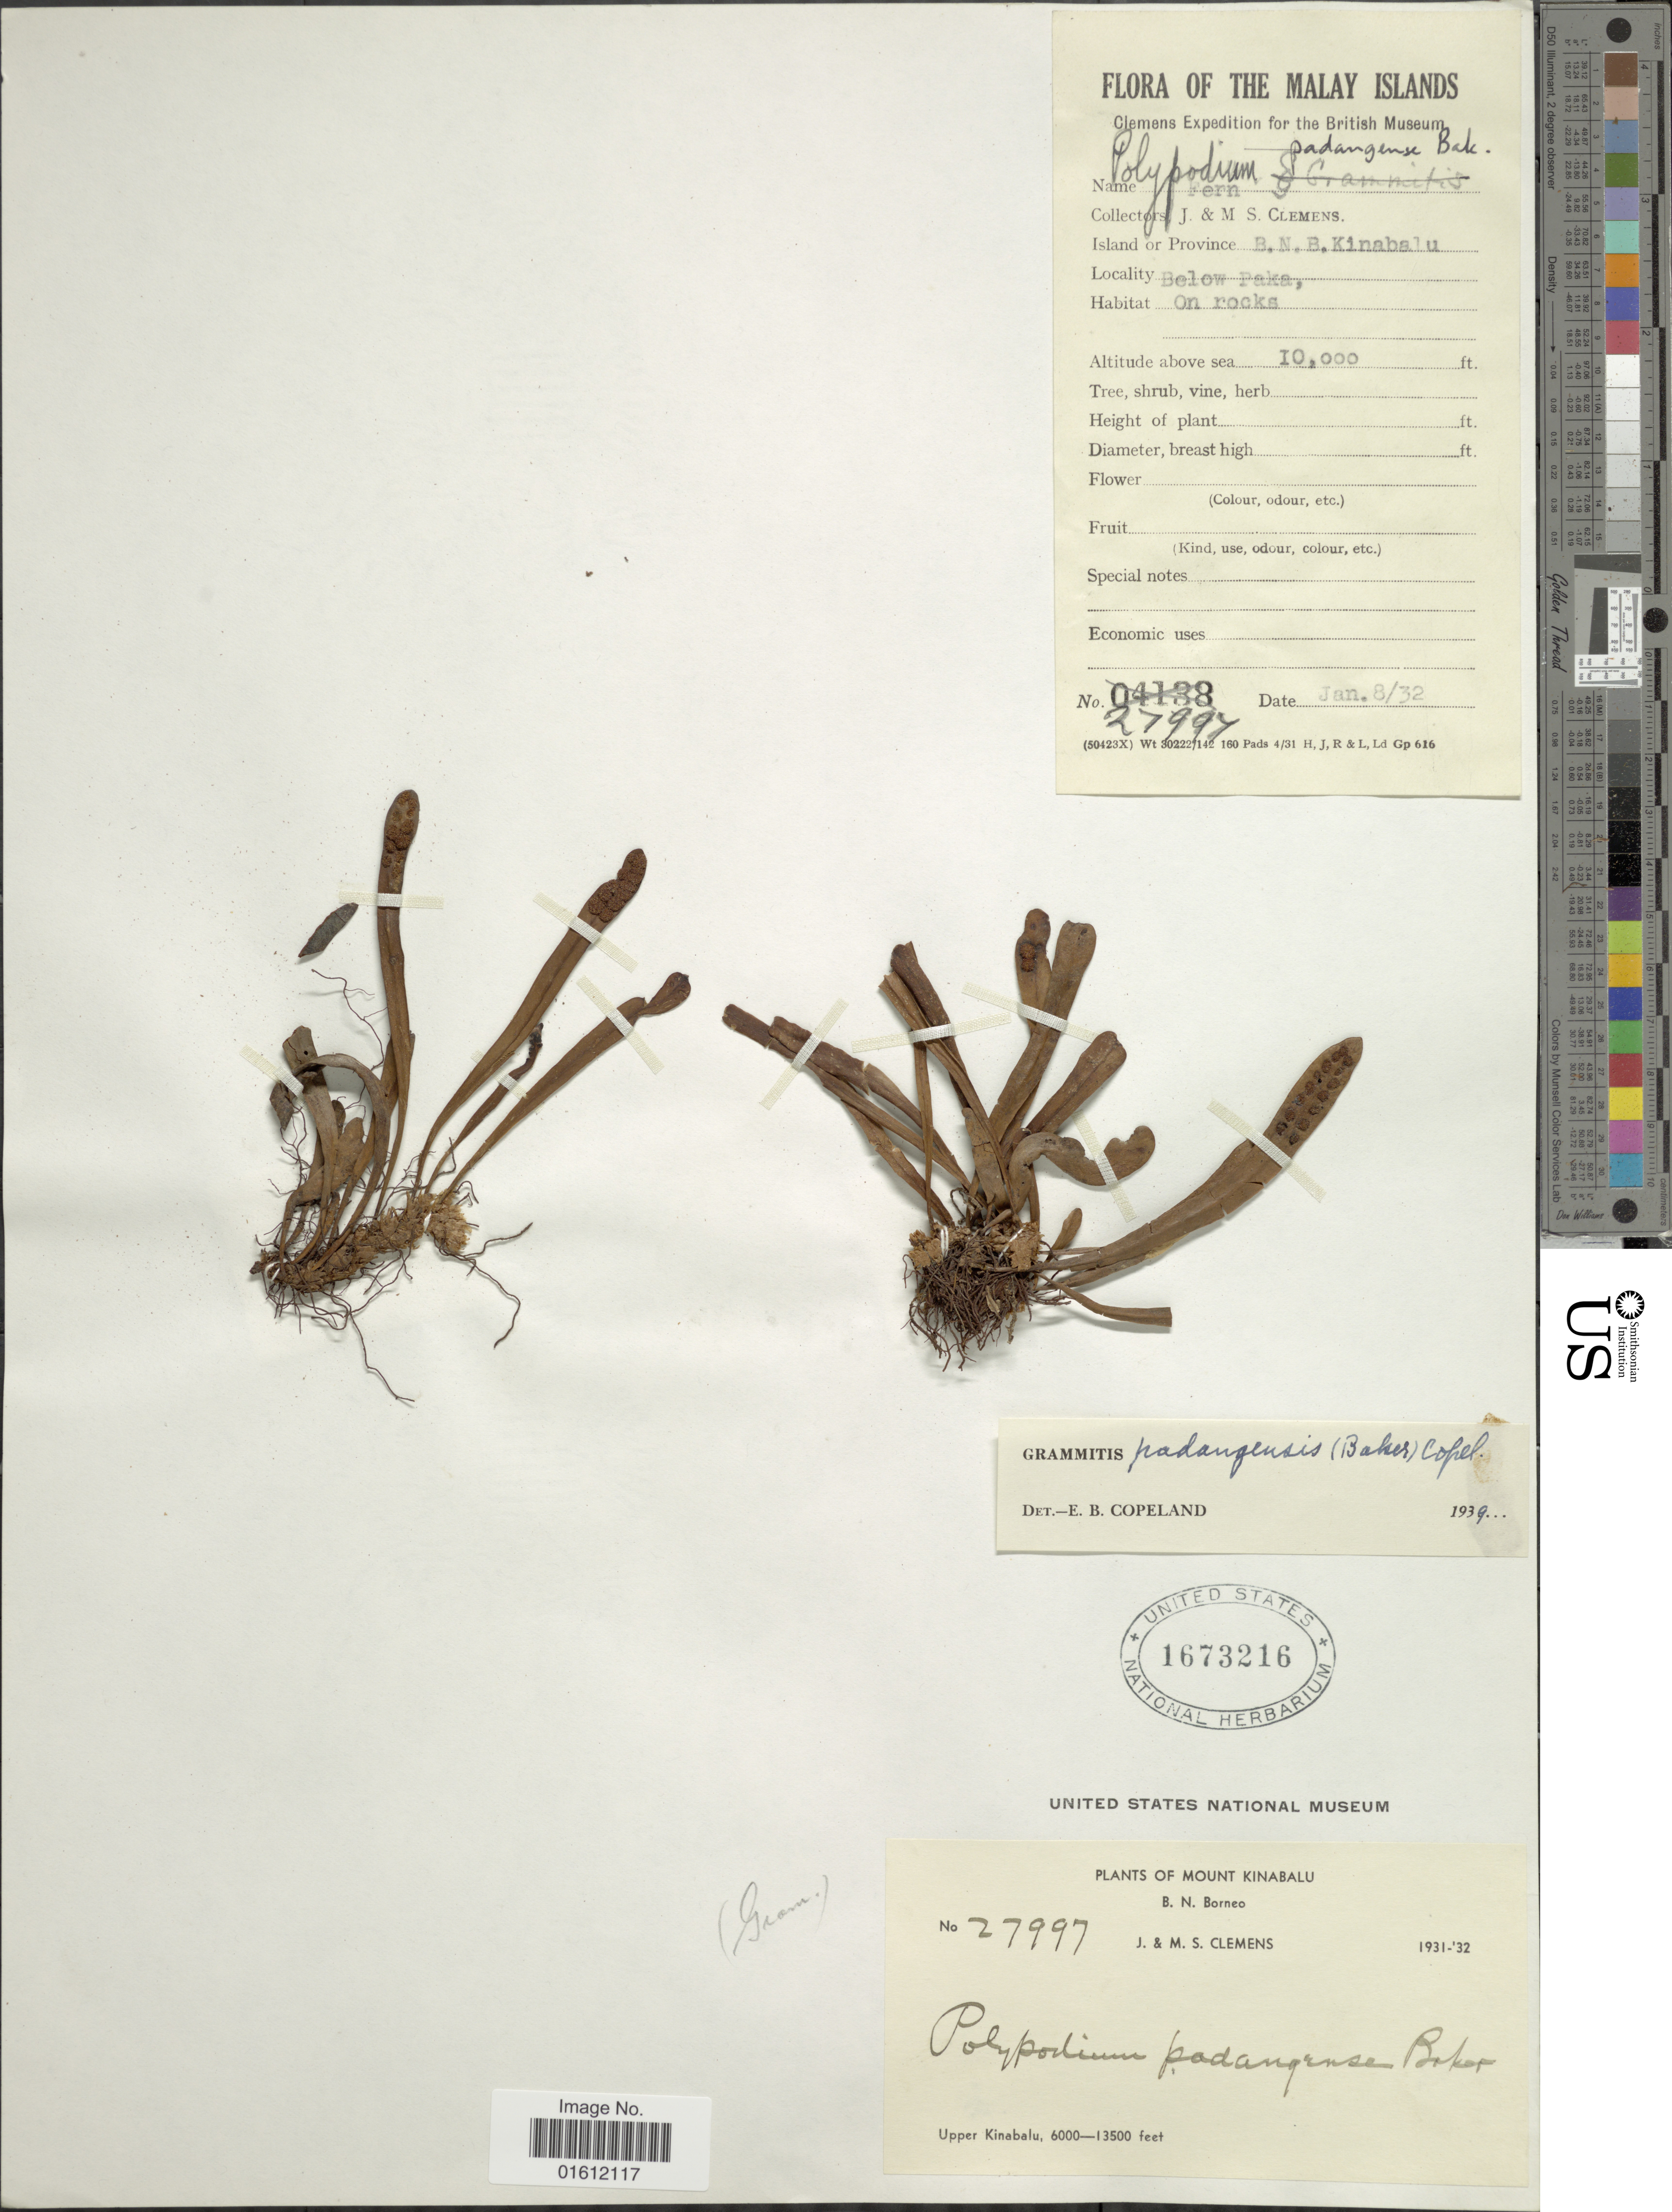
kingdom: Plantae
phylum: Tracheophyta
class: Polypodiopsida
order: Polypodiales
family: Polypodiaceae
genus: Oreogrammitis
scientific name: Oreogrammitis padangensis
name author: (Baker) Parris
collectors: J. Clemens & M. S. Clemens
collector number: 27997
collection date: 1932-01-08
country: Malaysia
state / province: Sabah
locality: Mount Kinabalu, B.N. Borneo, Upper Kinabalu, Below Paka, The Malay Islands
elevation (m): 3048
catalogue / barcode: US 1673216